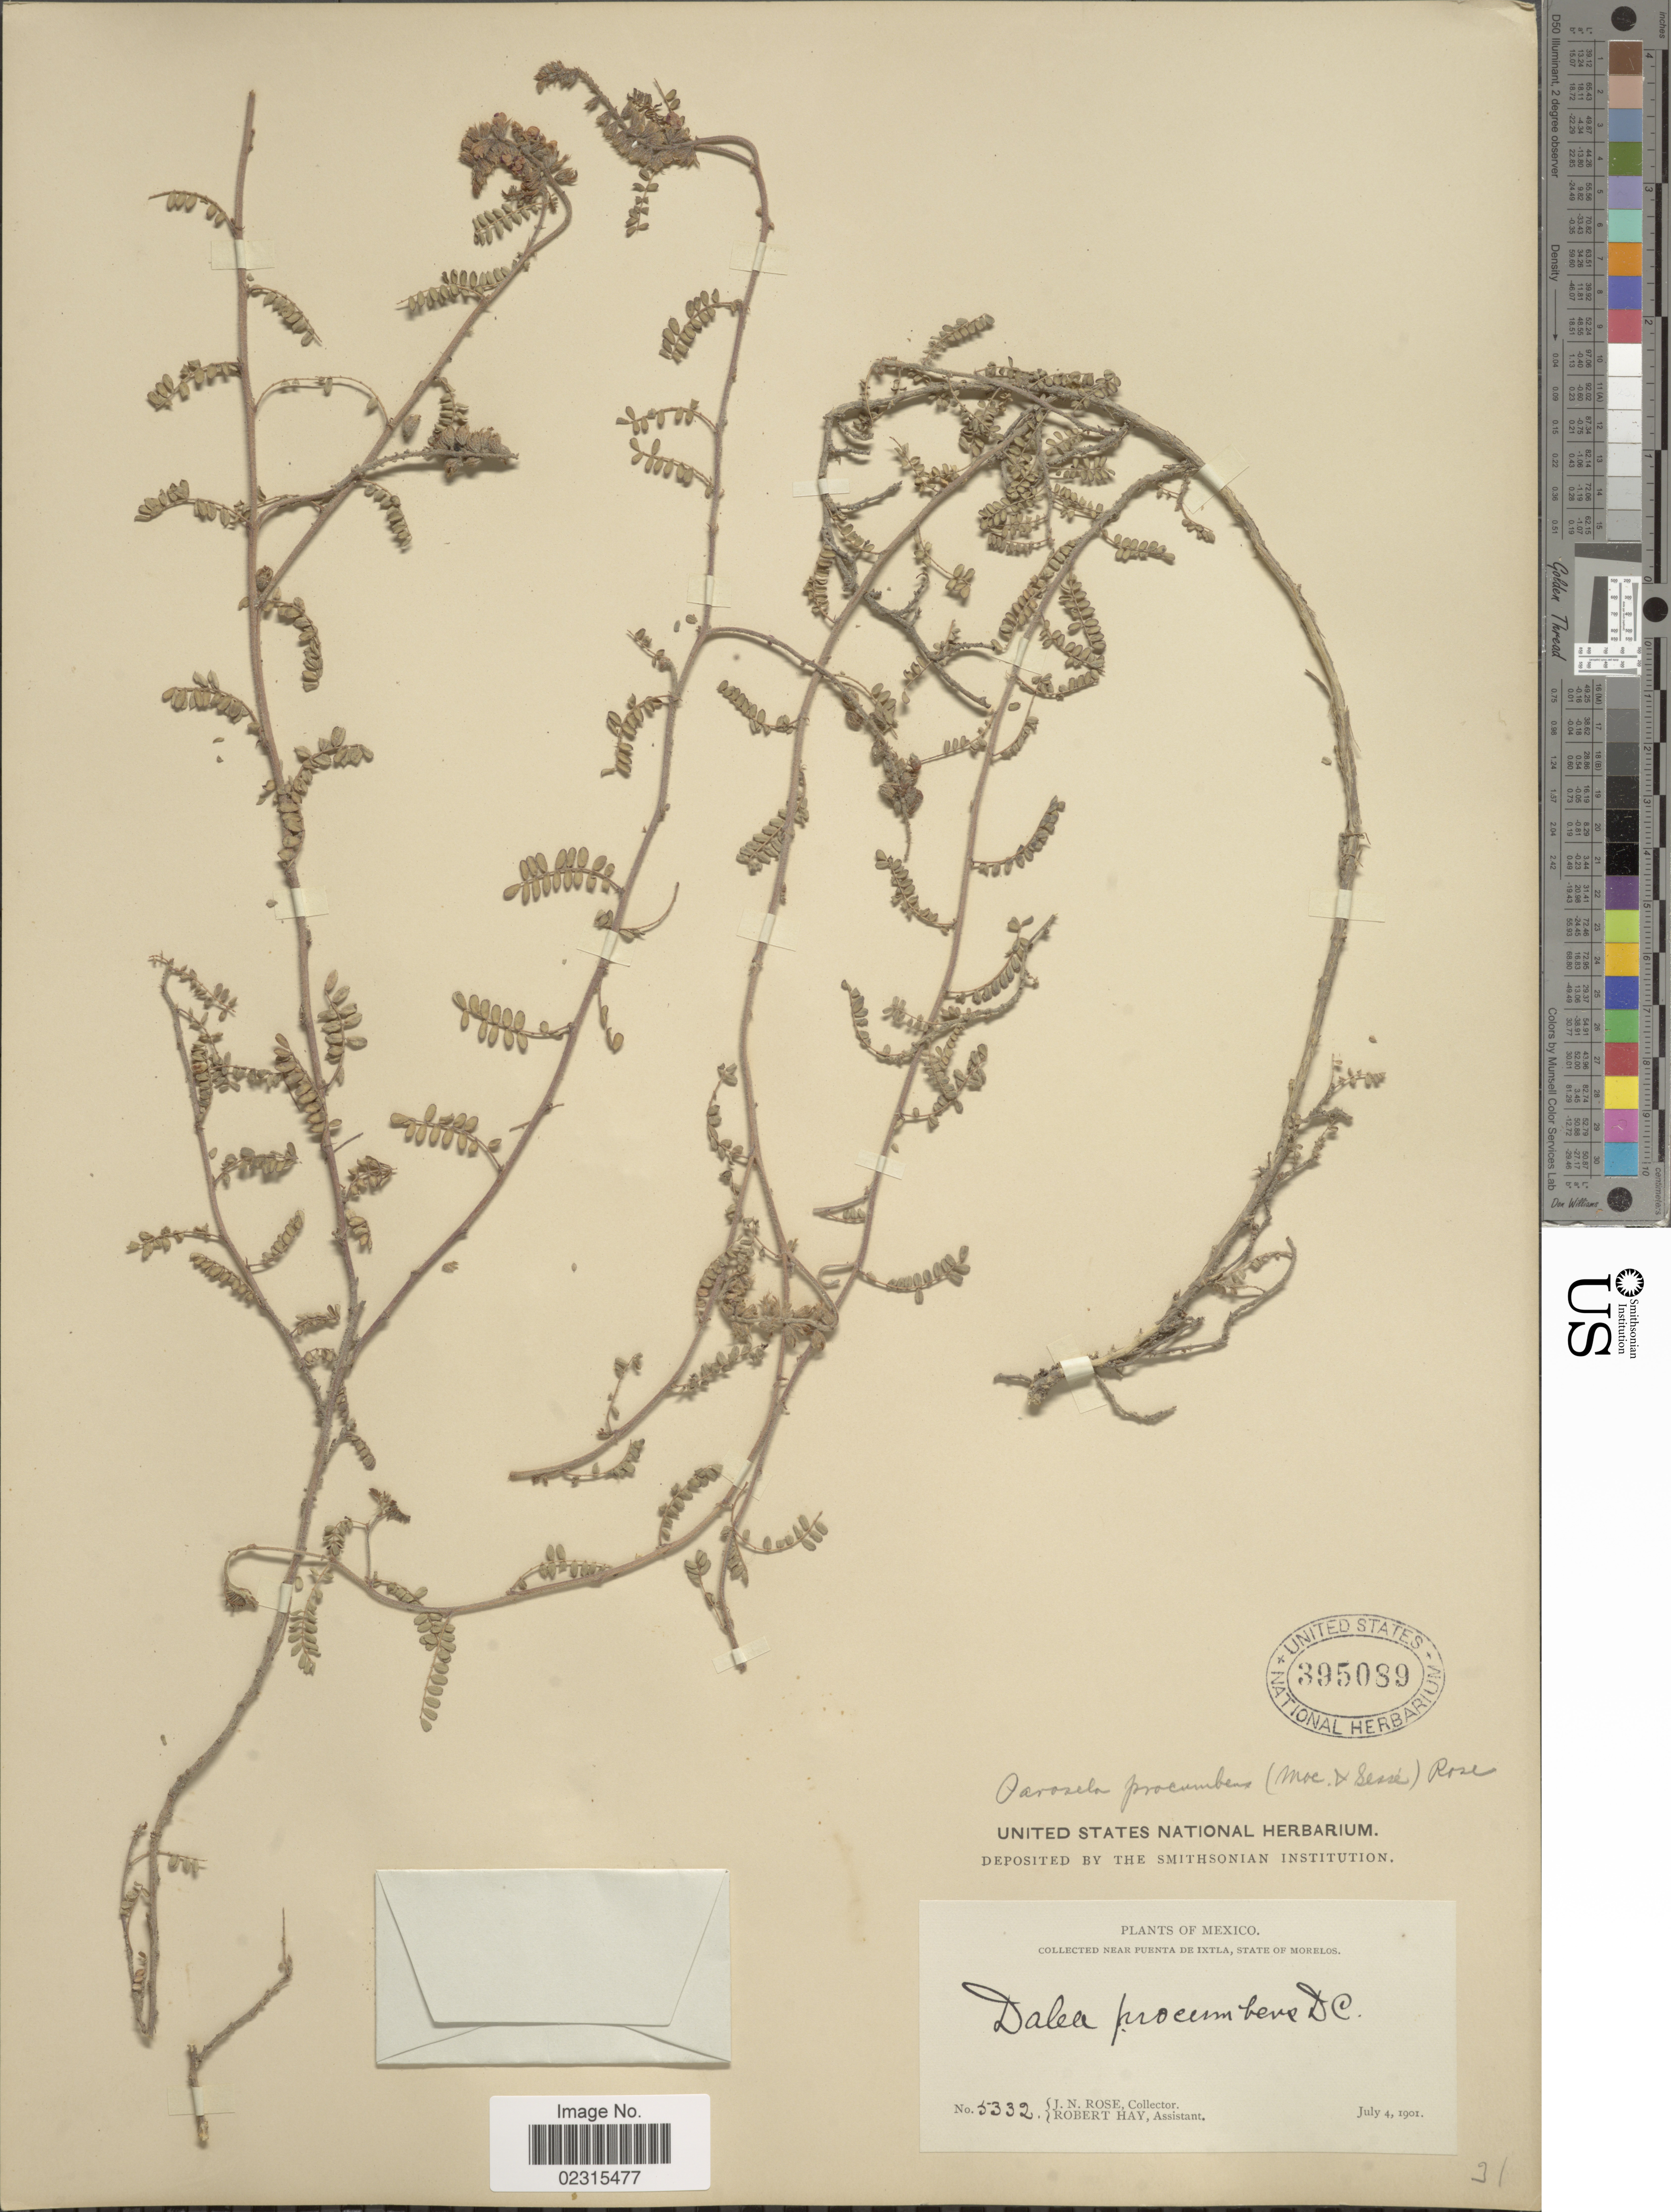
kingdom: Plantae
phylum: Tracheophyta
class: Magnoliopsida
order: Fabales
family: Fabaceae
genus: Marina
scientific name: Marina procumbens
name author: (DC.) Barneby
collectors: J. N. Rose & R. Hay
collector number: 5332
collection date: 1901-07-04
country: Mexico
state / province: Morelos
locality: Near Puenta de Ixtla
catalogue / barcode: US 395089